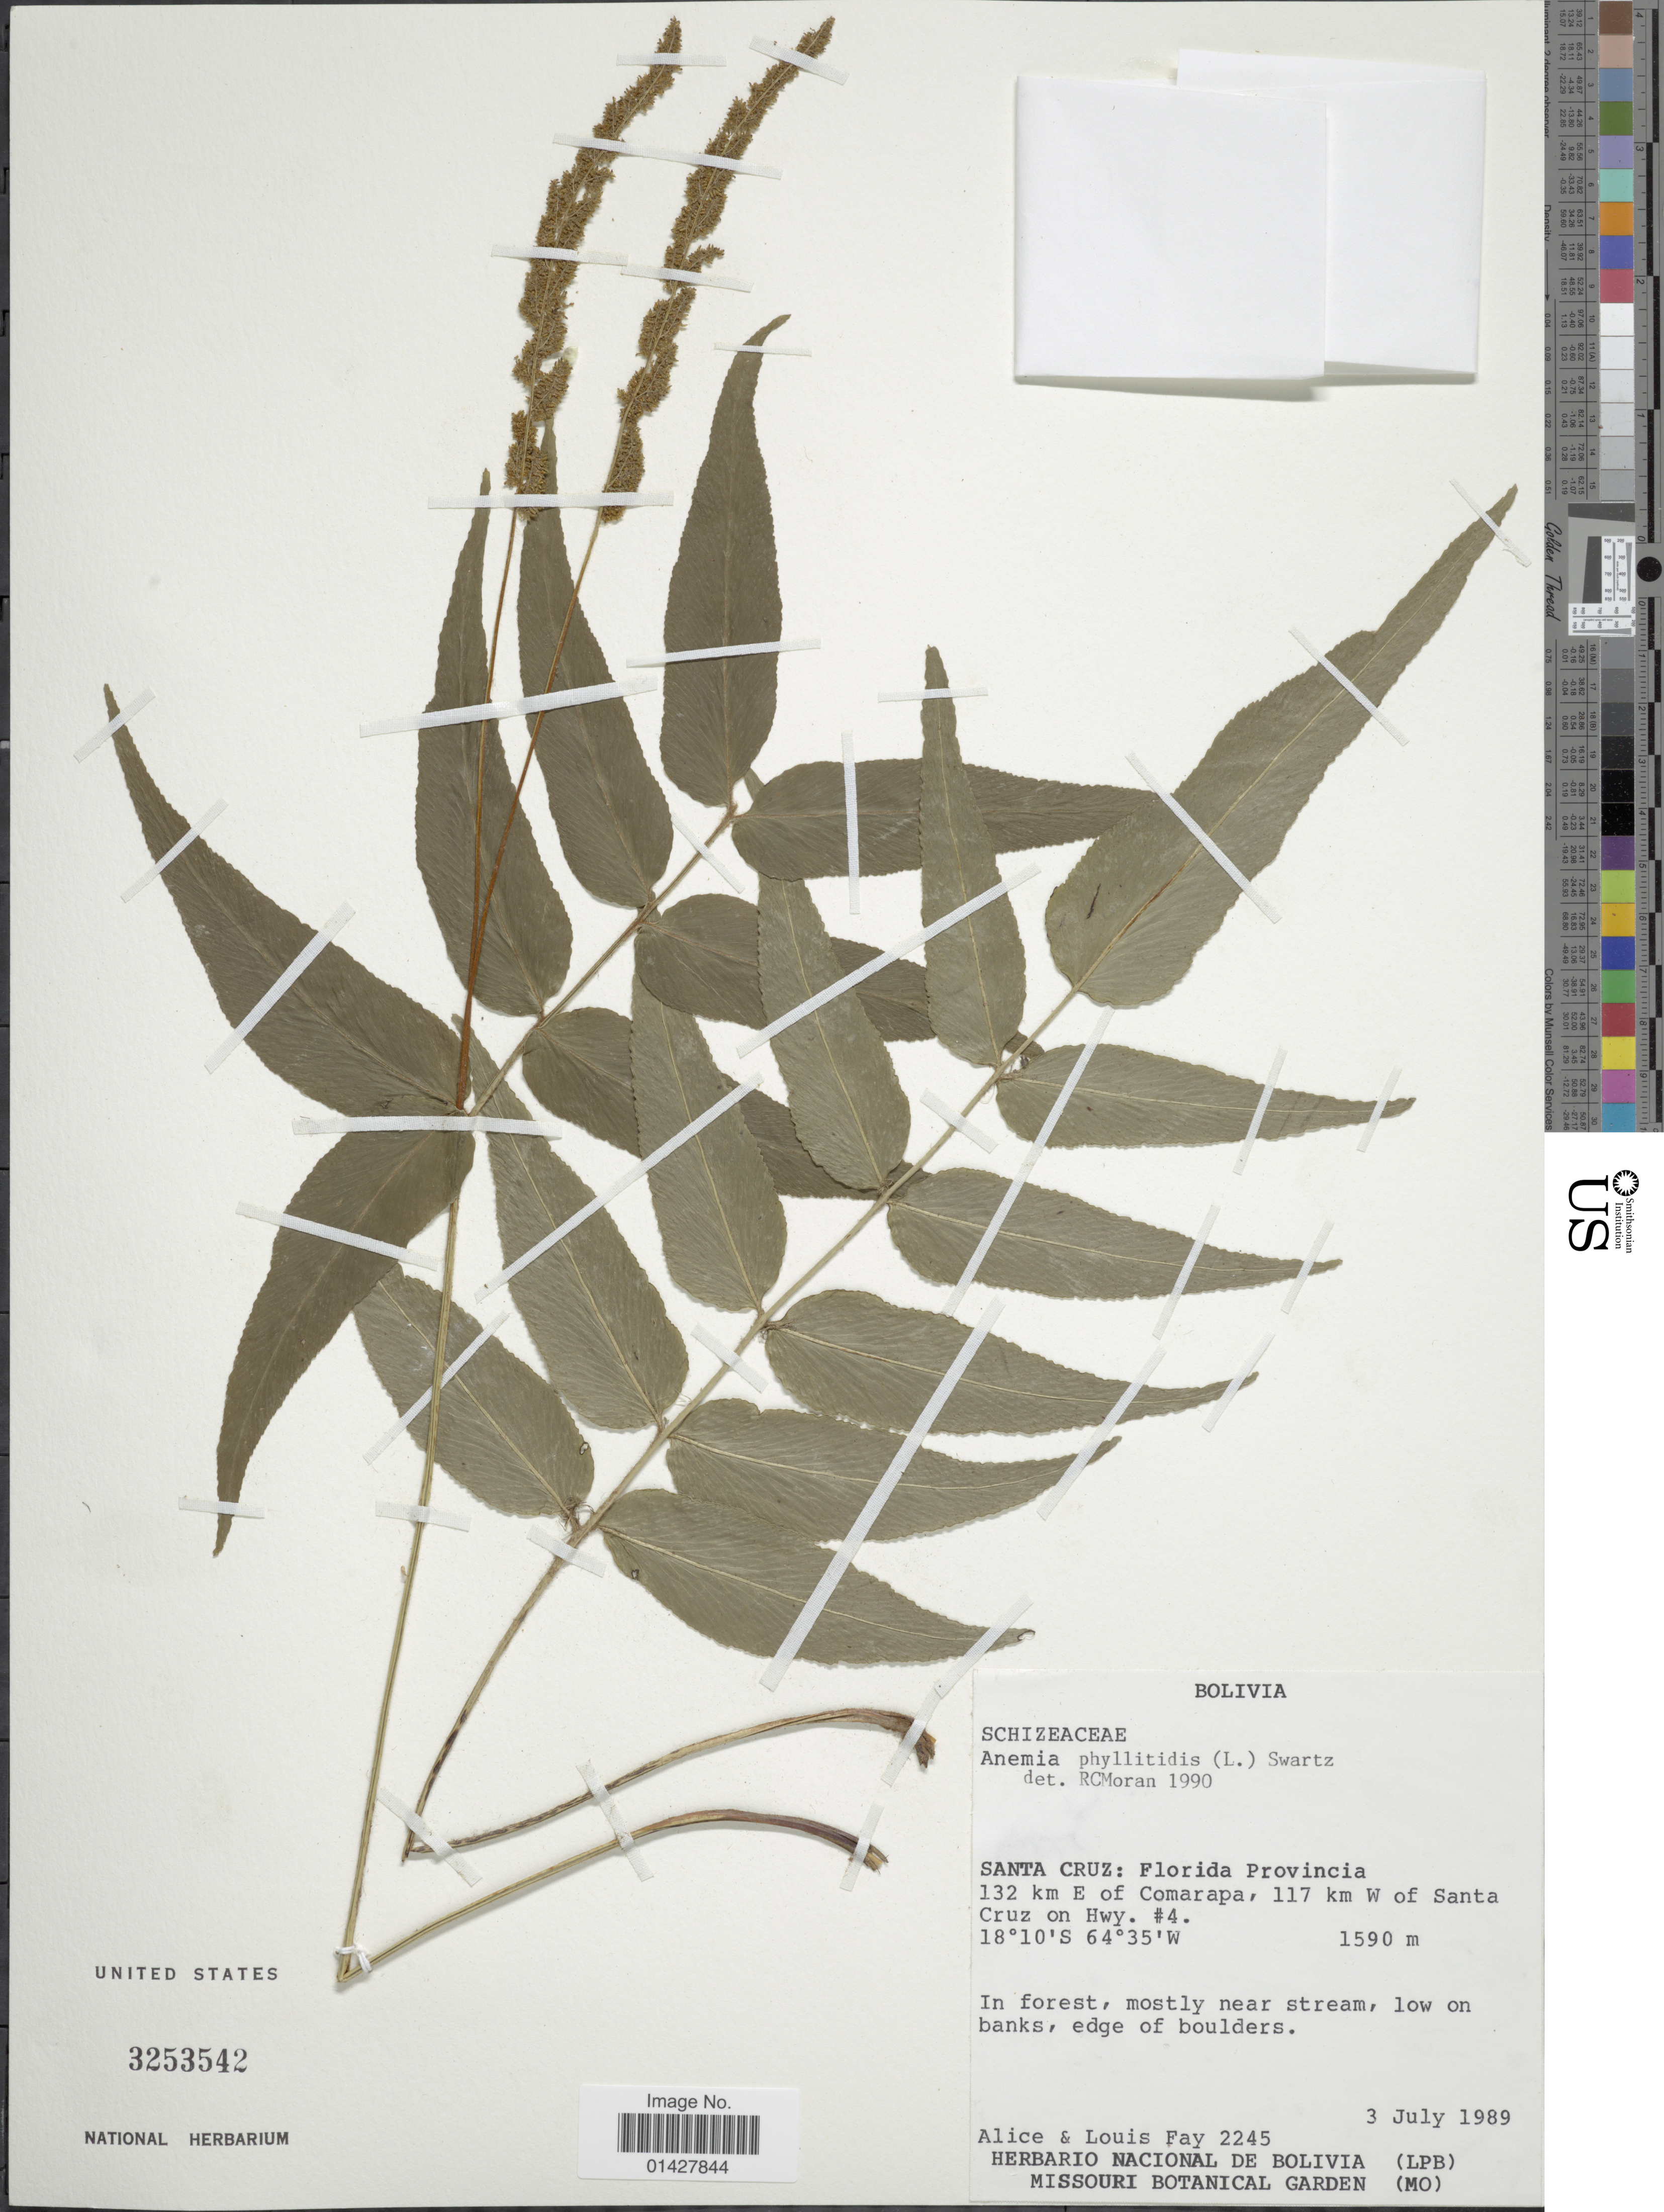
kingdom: Plantae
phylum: Tracheophyta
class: Polypodiopsida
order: Schizaeales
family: Anemiaceae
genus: Anemia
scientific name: Anemia phyllitidis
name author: (L.) Sw.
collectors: A. Fay & L. Fay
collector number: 2245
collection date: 1989-07-03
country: Bolivia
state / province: Santa Cruz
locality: Florida Provincia 132 km E of Comarapa, 117 km W of Santa Cruz on Hwy. #4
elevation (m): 1590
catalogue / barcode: US 3253542